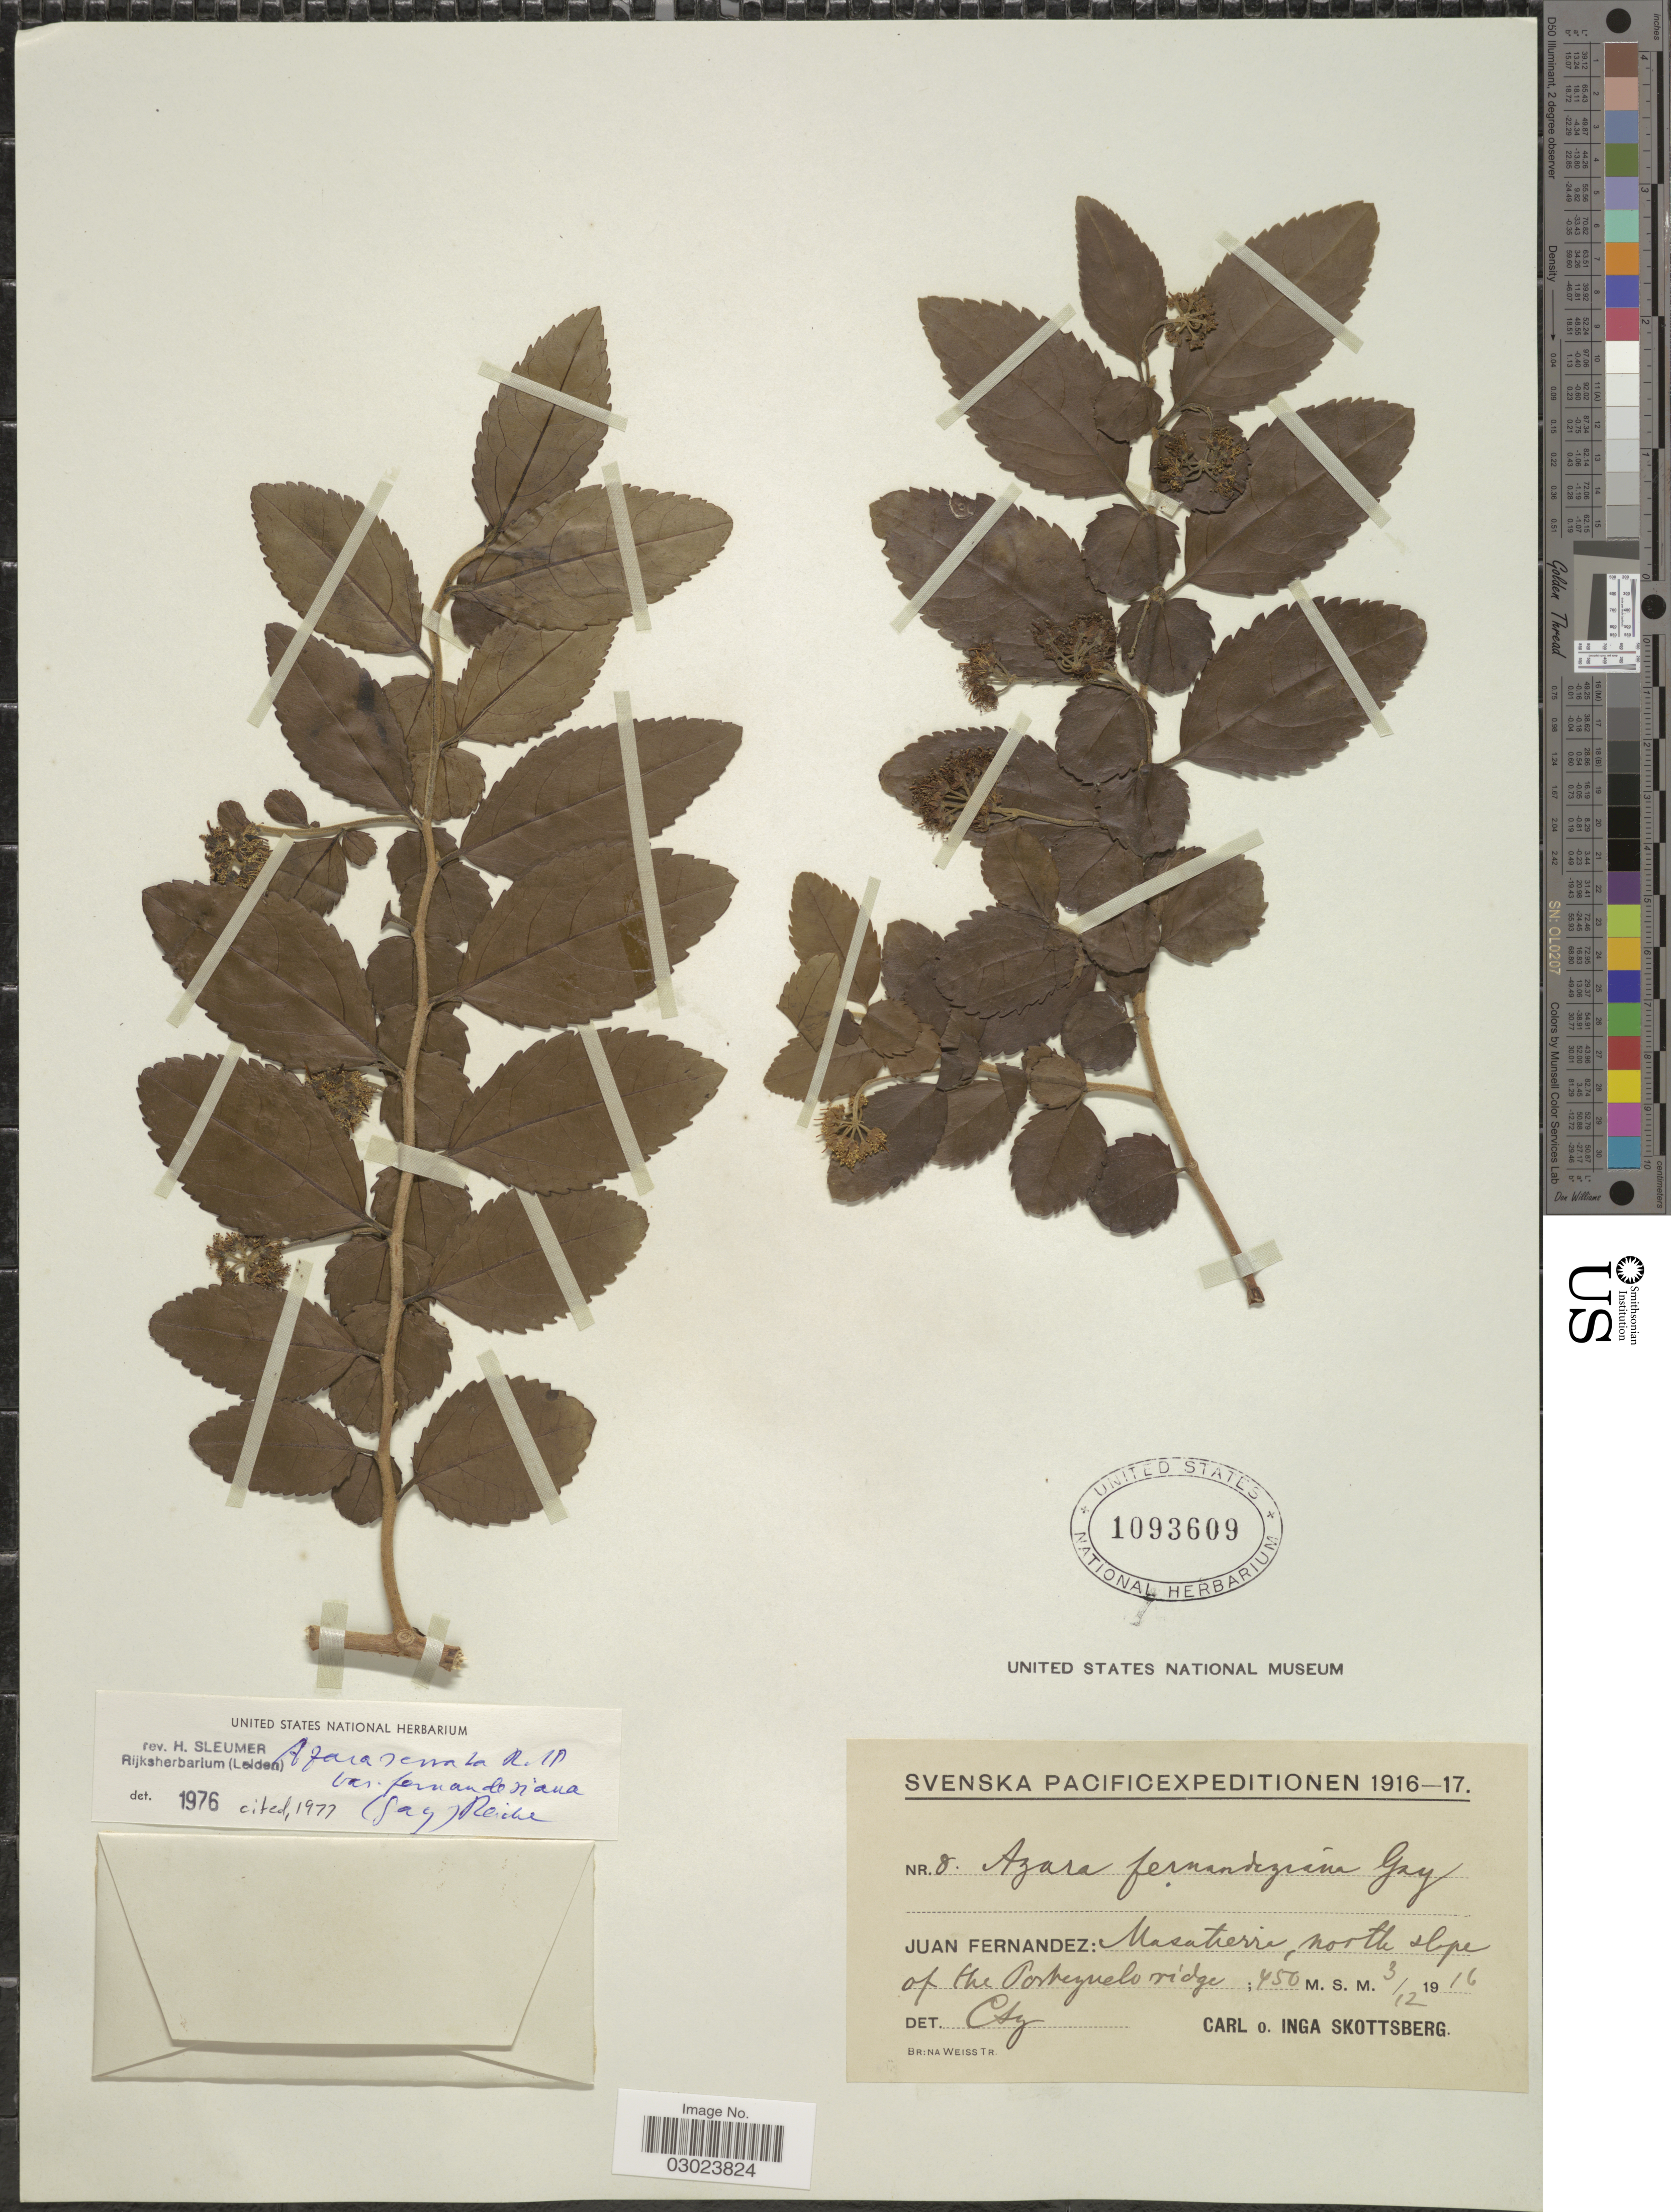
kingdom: Plantae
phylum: Tracheophyta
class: Magnoliopsida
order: Malpighiales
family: Salicaceae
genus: Azara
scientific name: Azara serrata var. fernandeziana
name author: Reiche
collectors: C. Skottsberg & I. Skottsberg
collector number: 8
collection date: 1916-12-03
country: Chile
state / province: Valparaíso (V)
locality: Svenska Pacific. Juan Fernandez: Masatierra, north slope of the Portezuelo ridge.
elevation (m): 450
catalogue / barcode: US 1093609